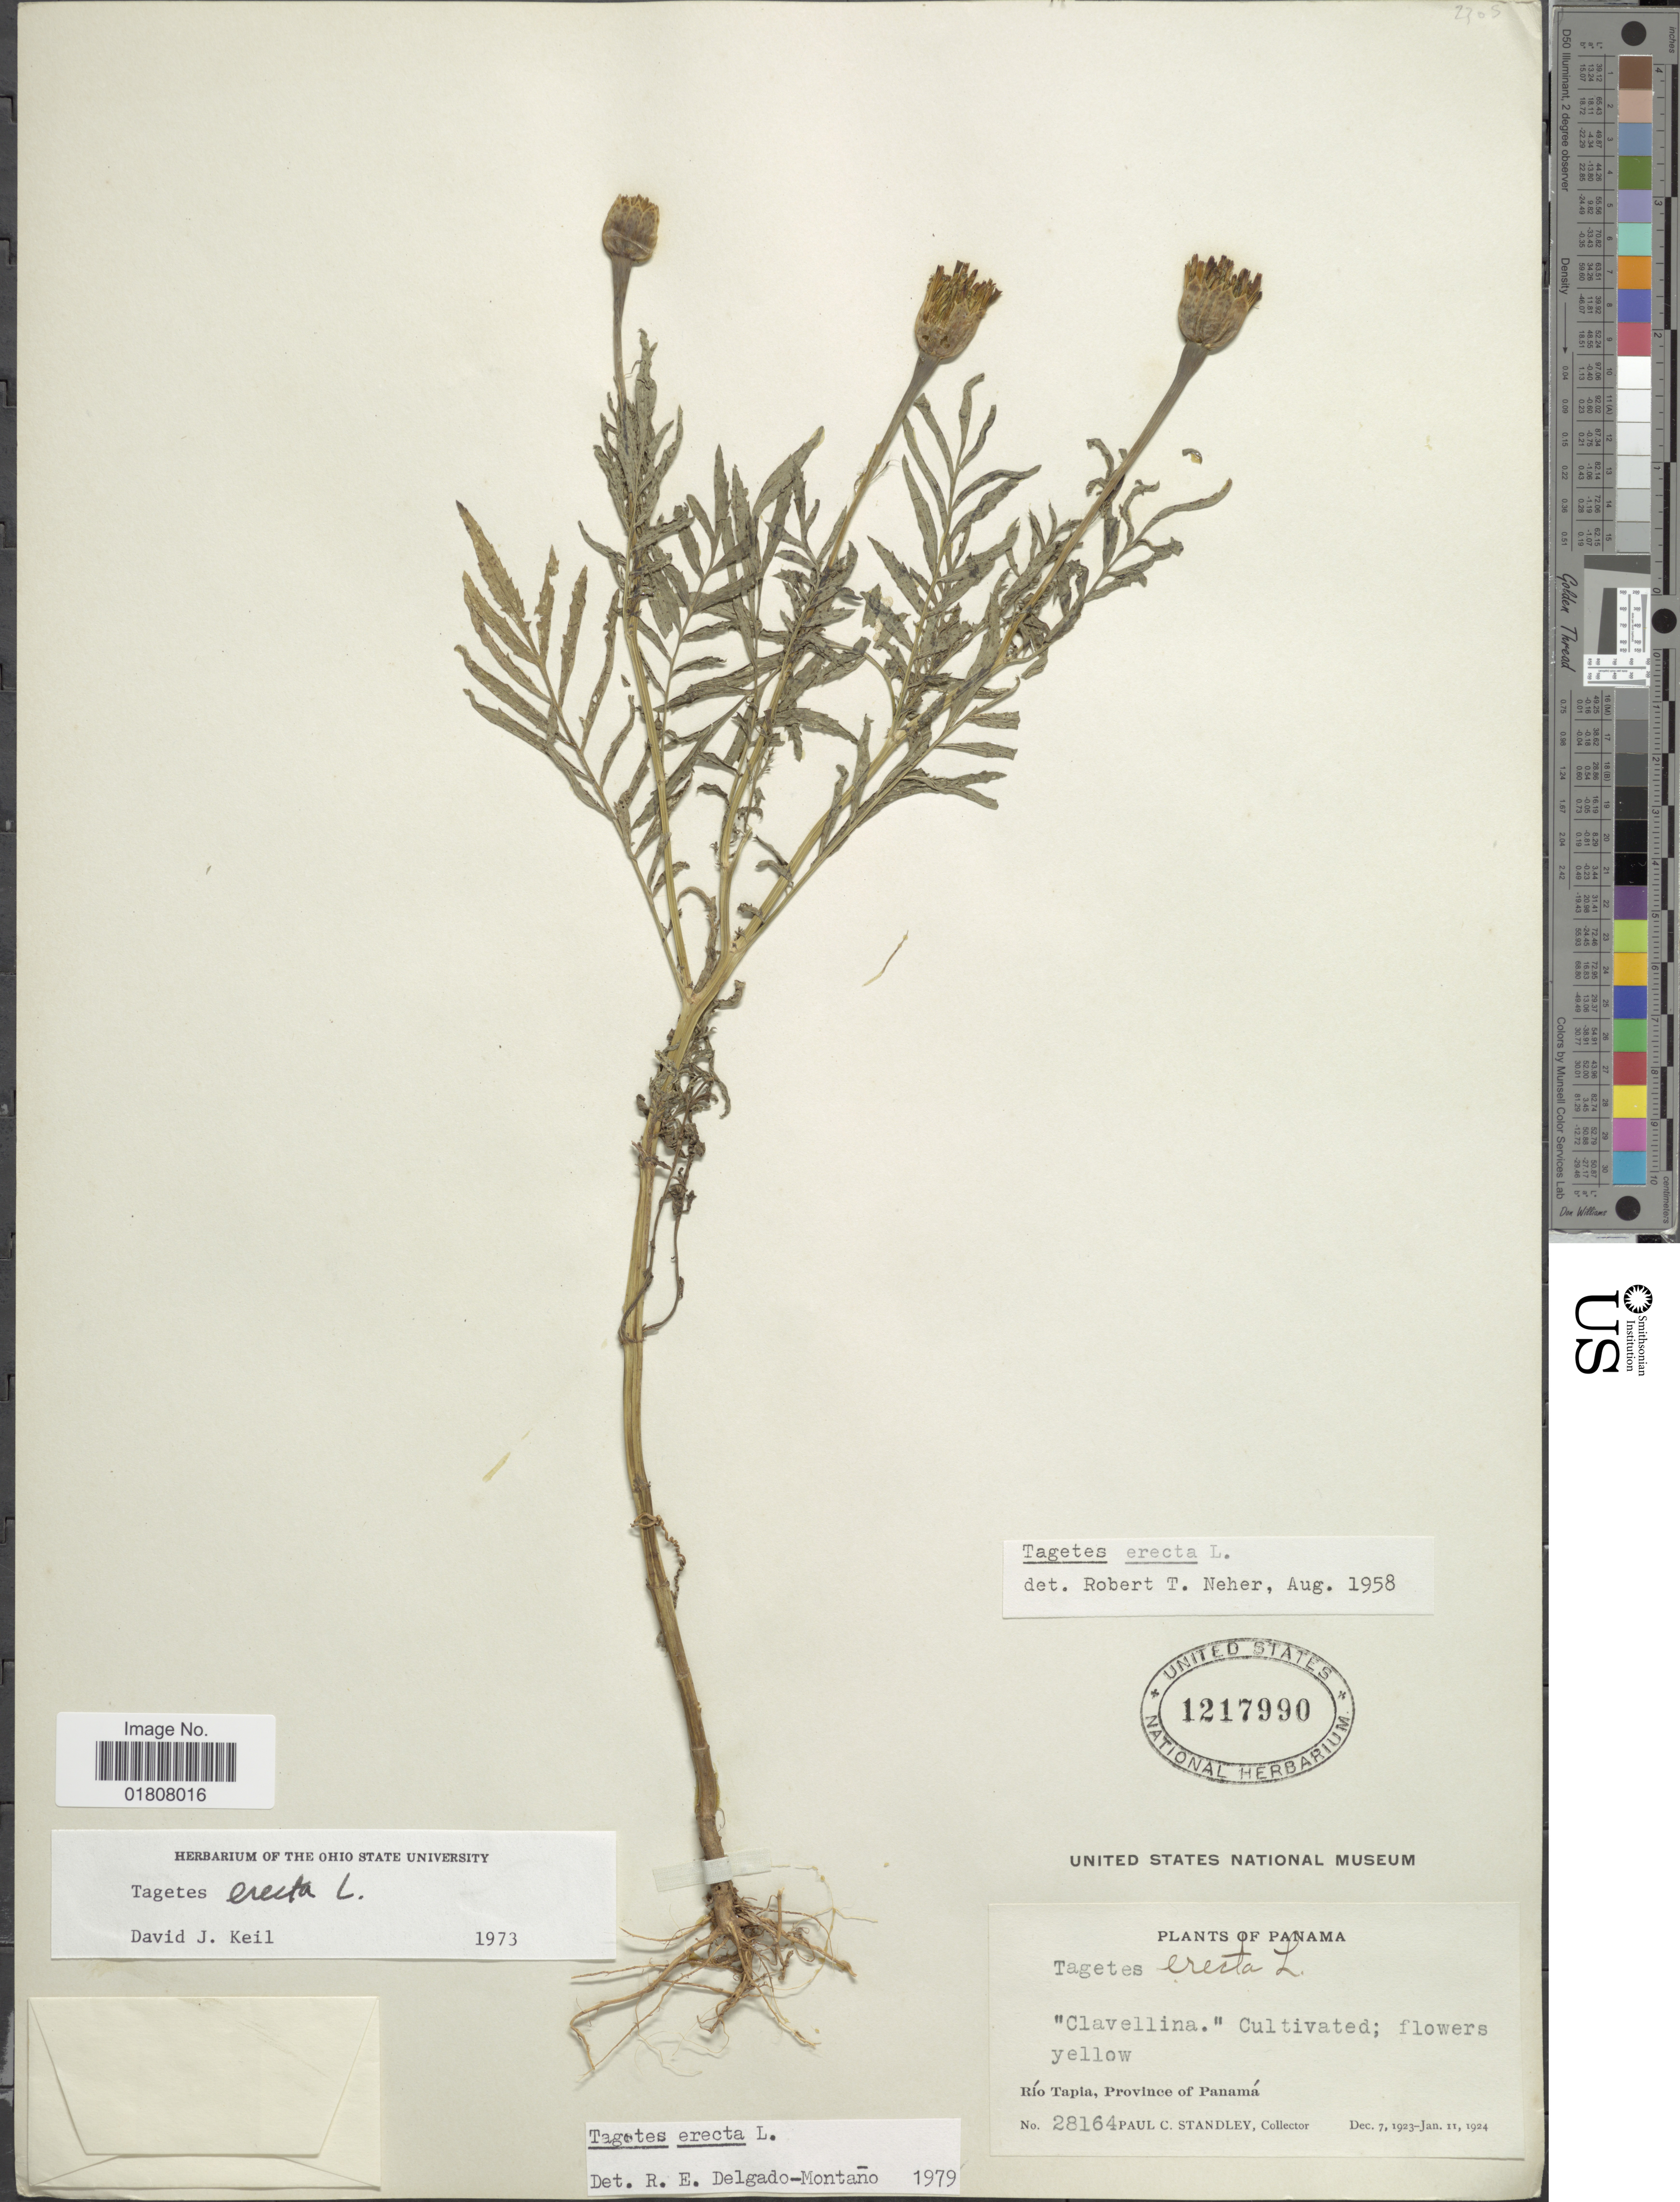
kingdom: Plantae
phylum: Tracheophyta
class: Magnoliopsida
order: Asterales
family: Asteraceae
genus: Tagetes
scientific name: Tagetes erecta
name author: L.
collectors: P. C. Standley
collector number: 28164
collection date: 1923-12-07/1924-01-11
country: Panama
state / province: Panamá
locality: Rio Tapia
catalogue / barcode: US 1217990